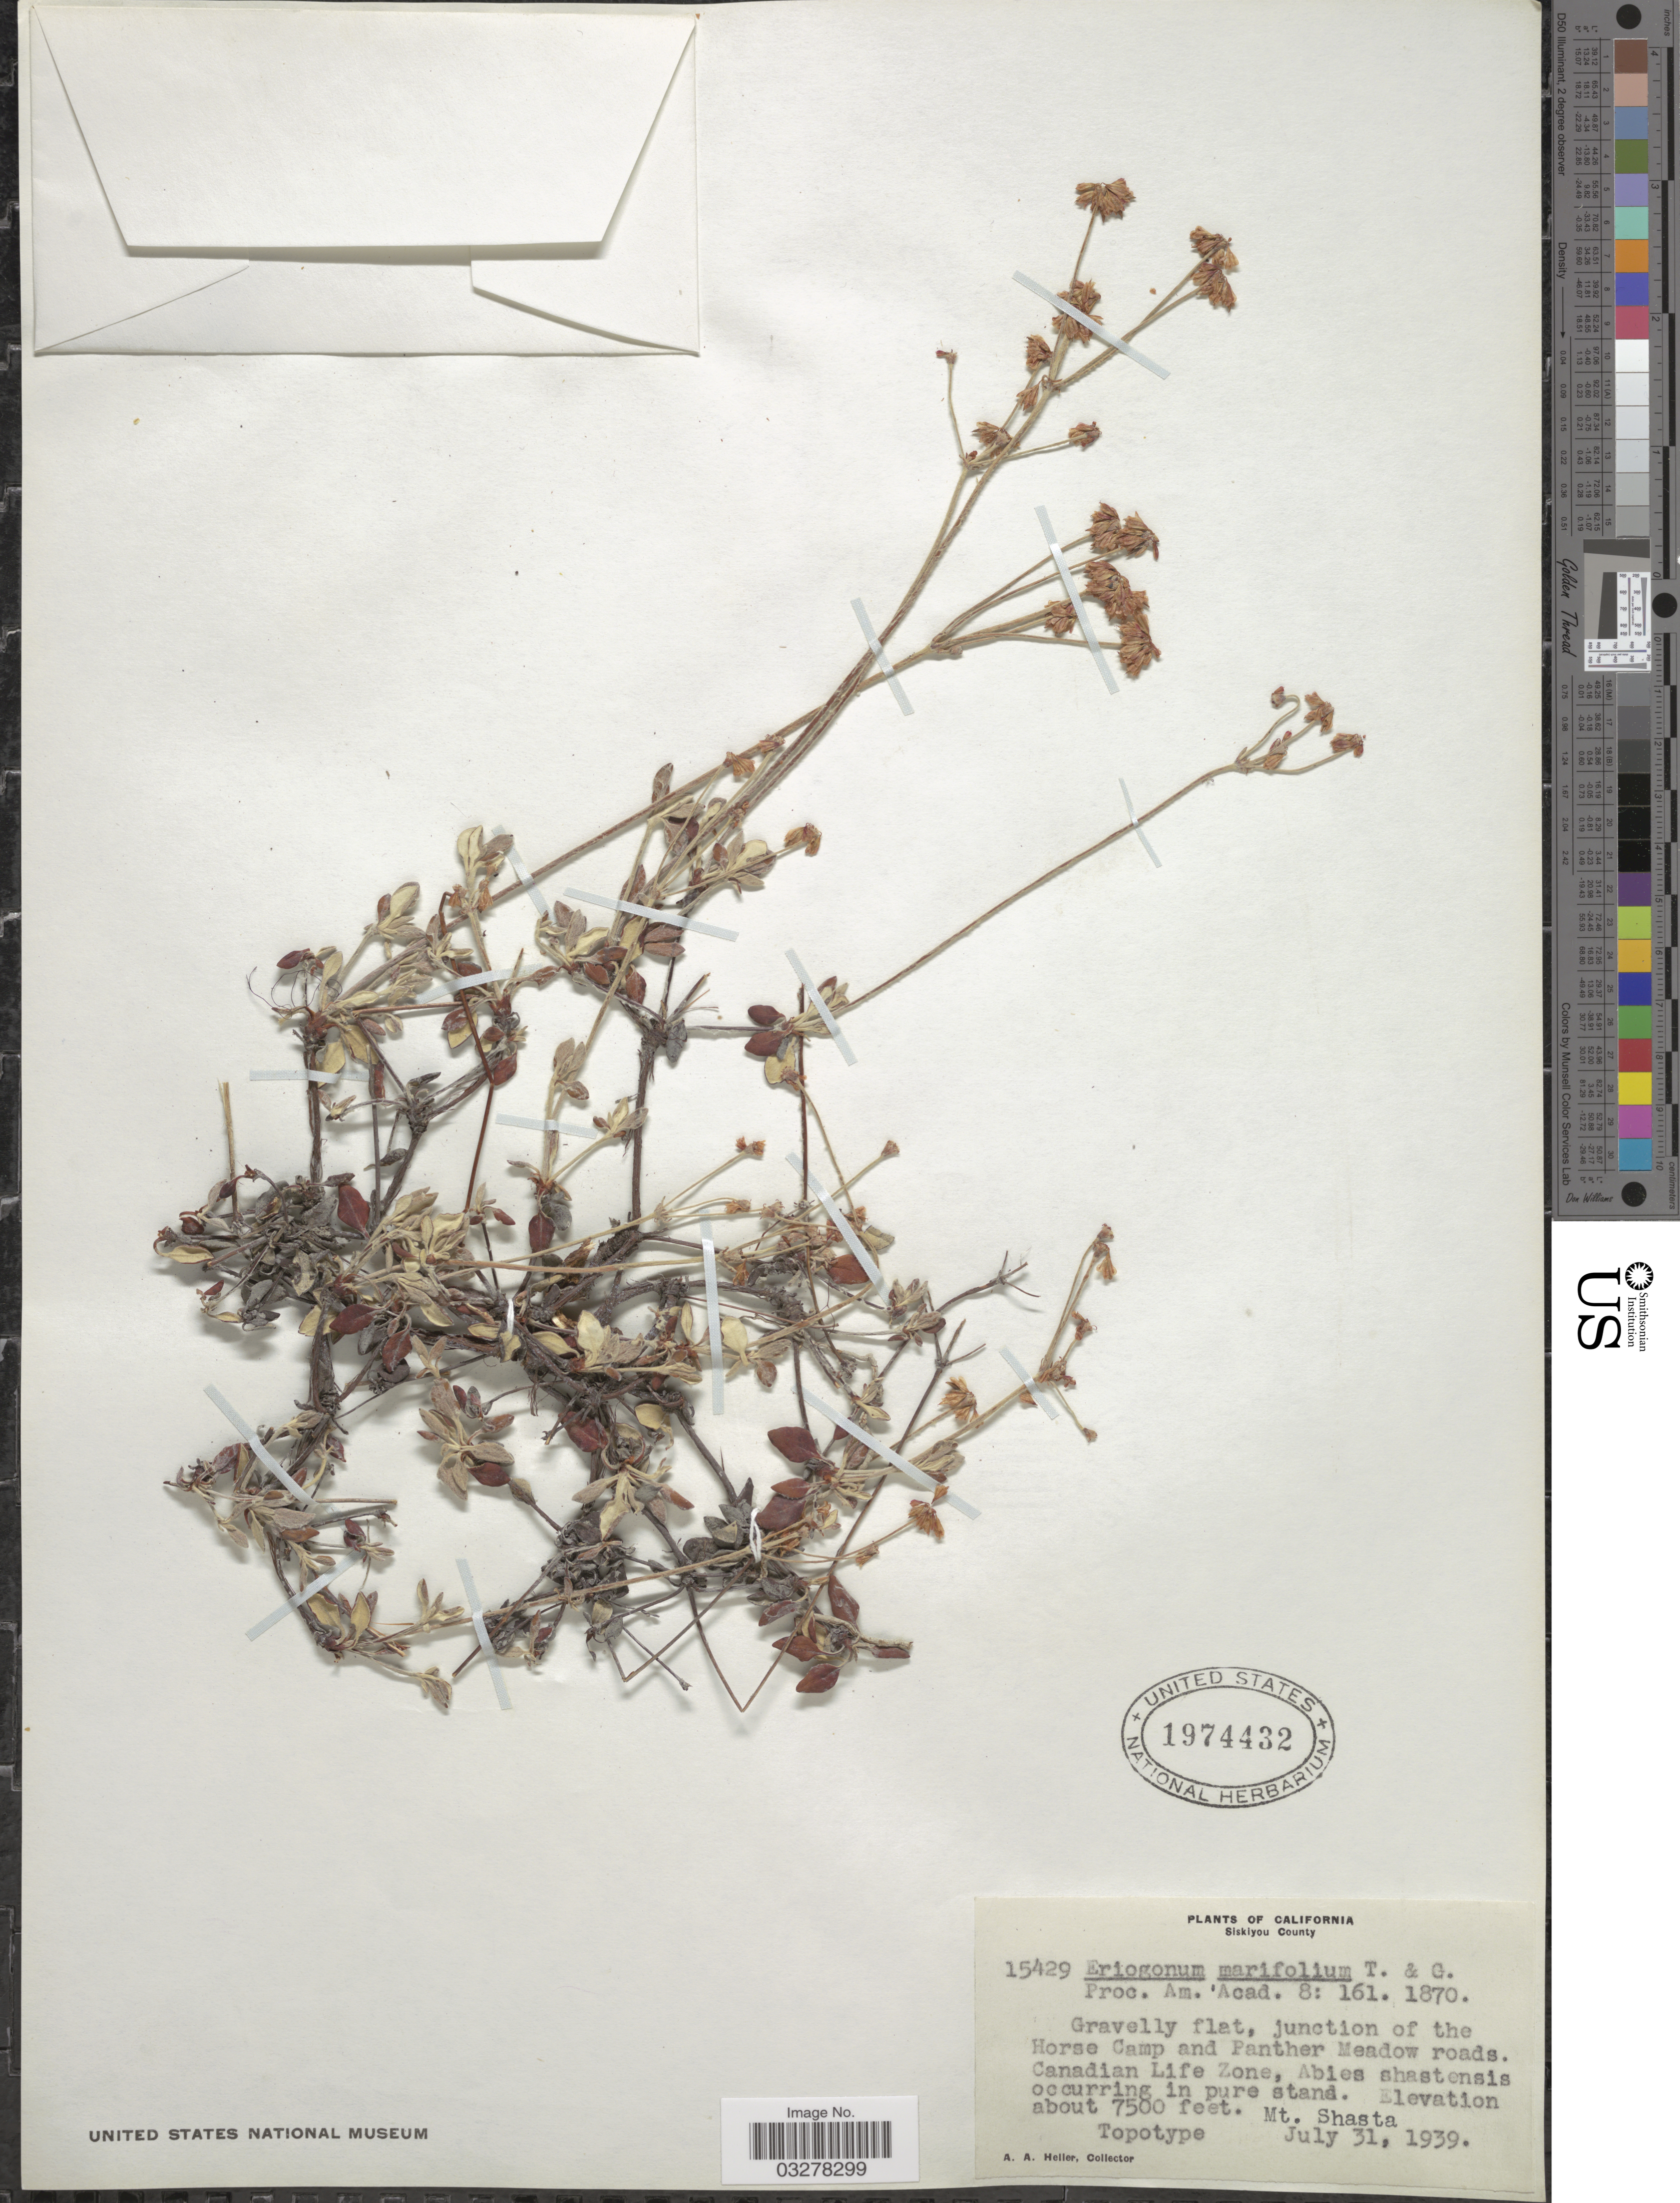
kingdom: Plantae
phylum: Tracheophyta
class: Magnoliopsida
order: Caryophyllales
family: Polygonaceae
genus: Eriogonum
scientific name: Eriogonum marifolium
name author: Torr. & A. Gray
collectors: A. A. Heller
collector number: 15429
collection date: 1939-07-31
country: United States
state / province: California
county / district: Siskiyou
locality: Siskiyou County. Junction of the Horse Camp and Panther Meadow roads. Canadian Life Zone. Mt. Shasta.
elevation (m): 2286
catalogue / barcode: US 1974432